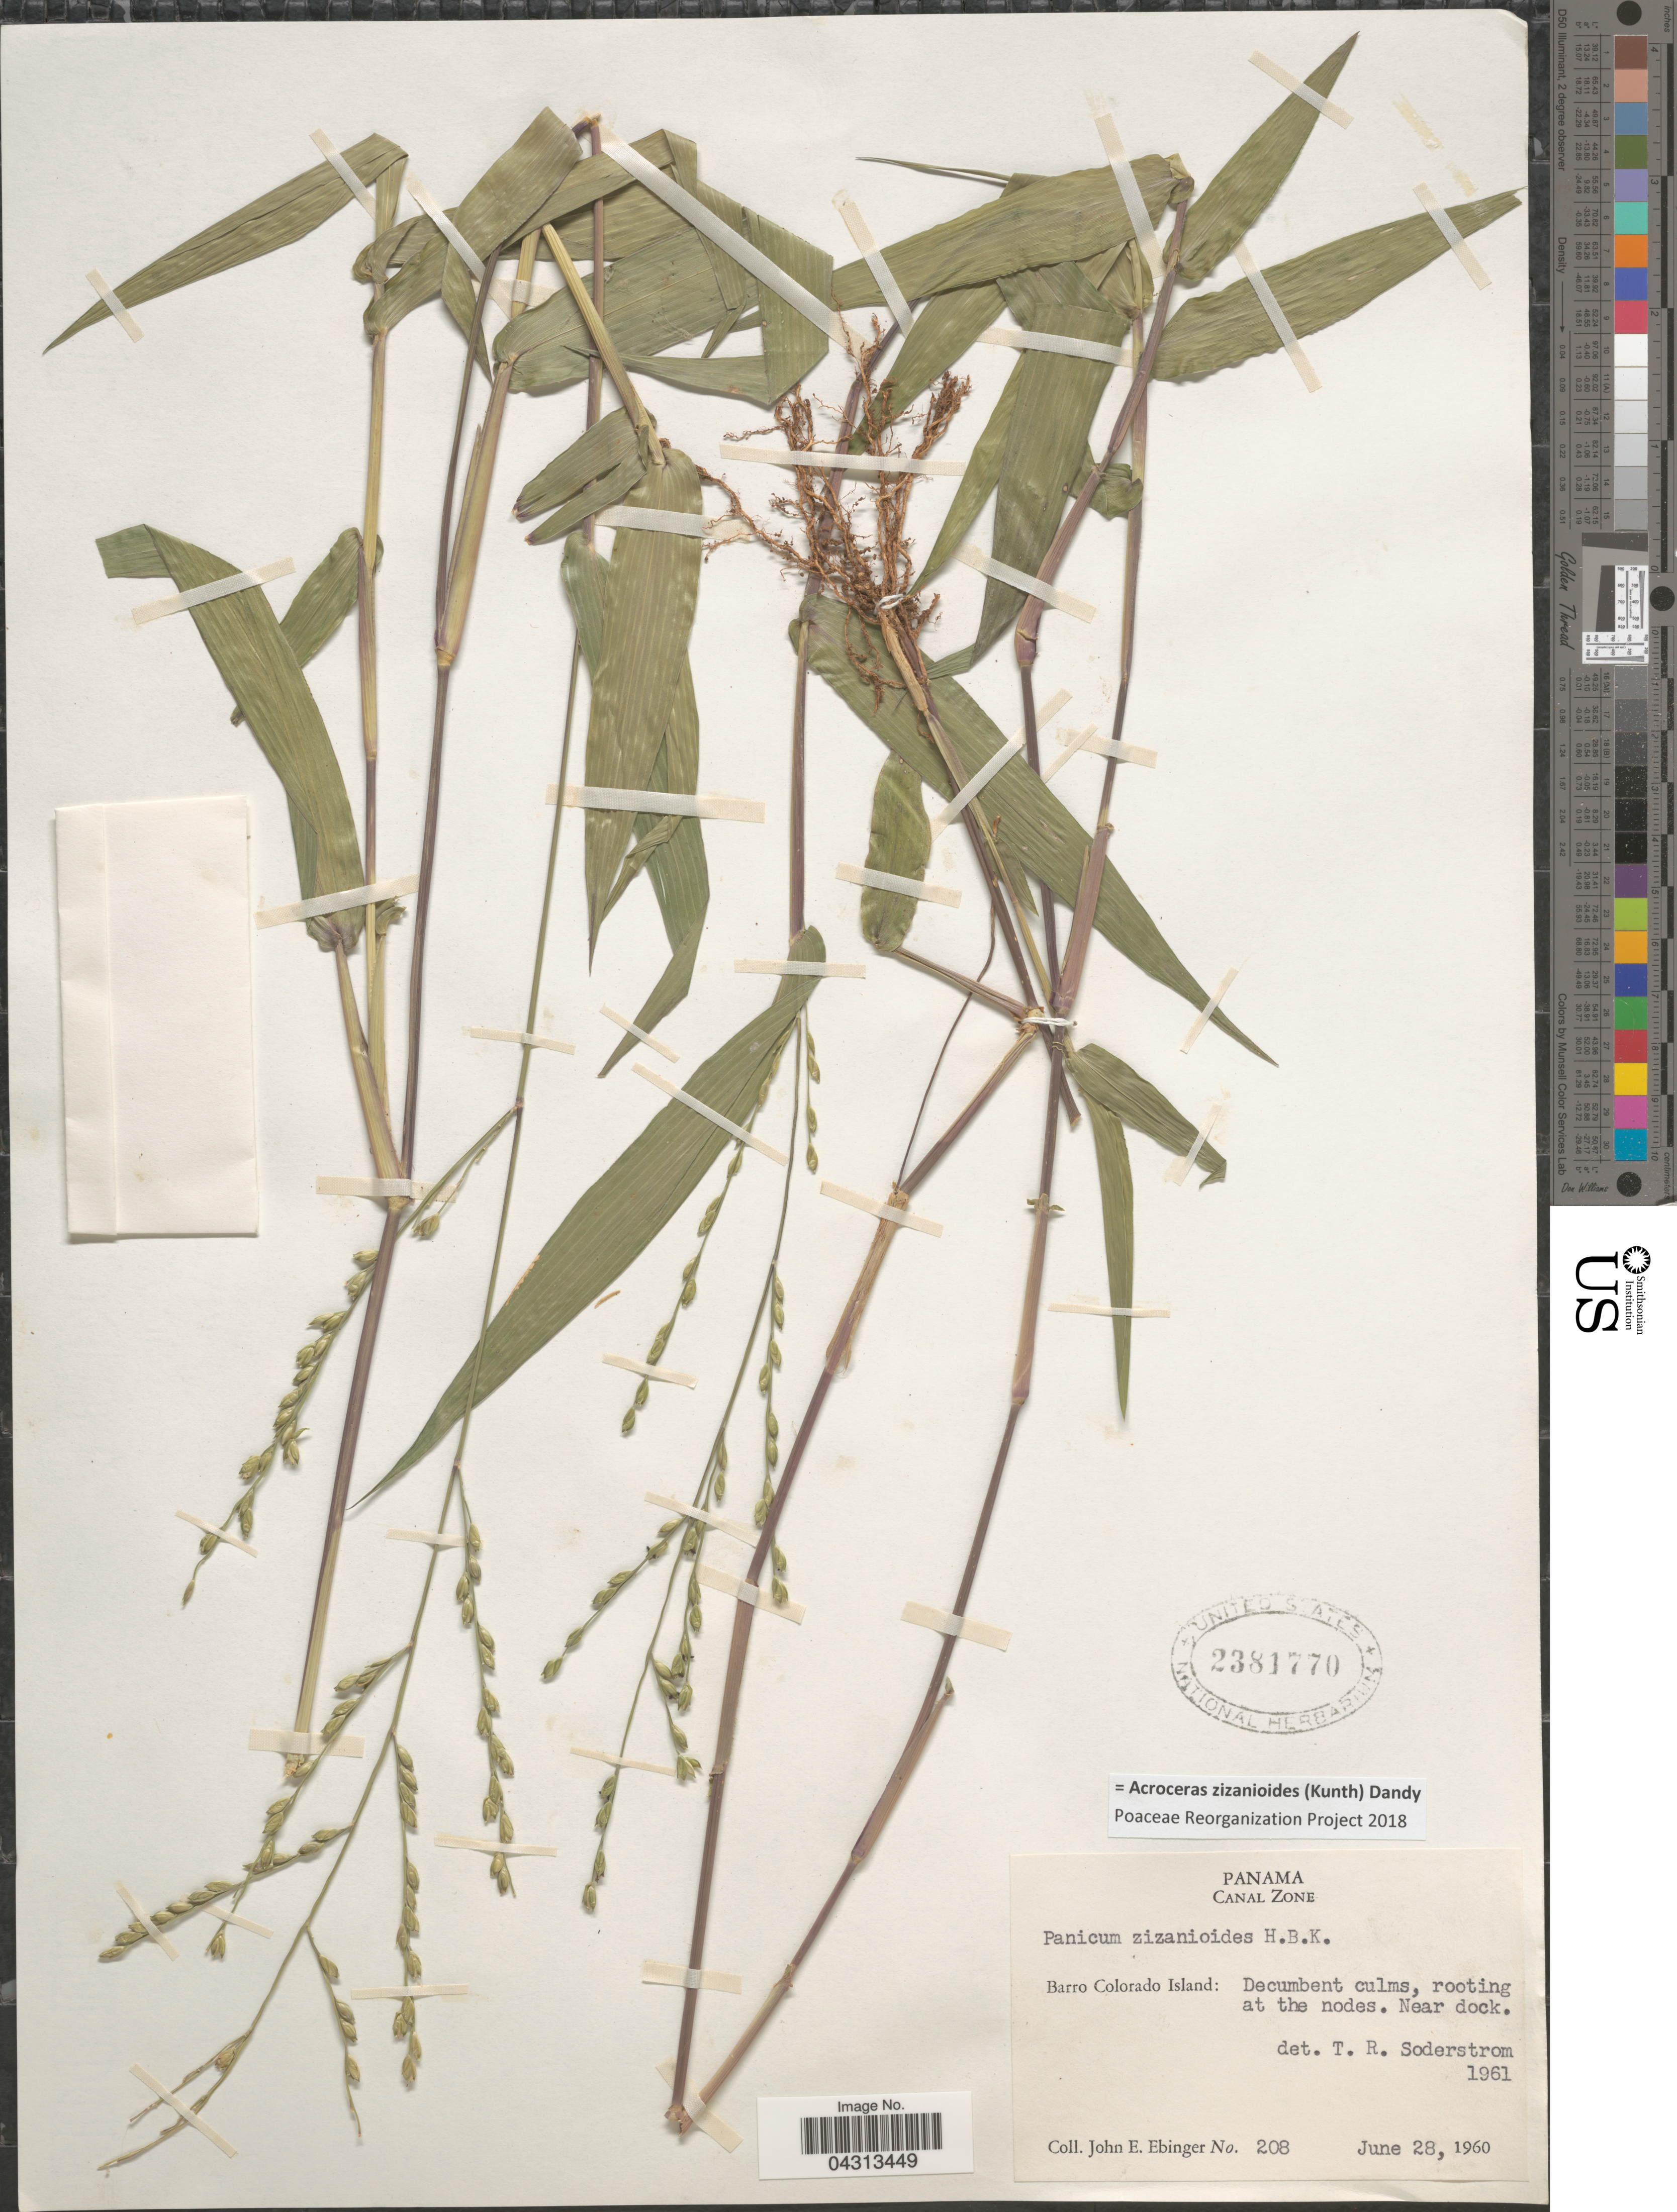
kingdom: Plantae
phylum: Tracheophyta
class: Liliopsida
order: Poales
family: Poaceae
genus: Acroceras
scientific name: Acroceras zizanioides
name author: (Kunth) Dandy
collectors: J. Ebinger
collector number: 208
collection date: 1960-06-28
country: Panama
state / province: Colón / Panamá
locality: Canal Zone. Barro Colorado Island: at the nodes. Near dock.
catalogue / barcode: US 2381770